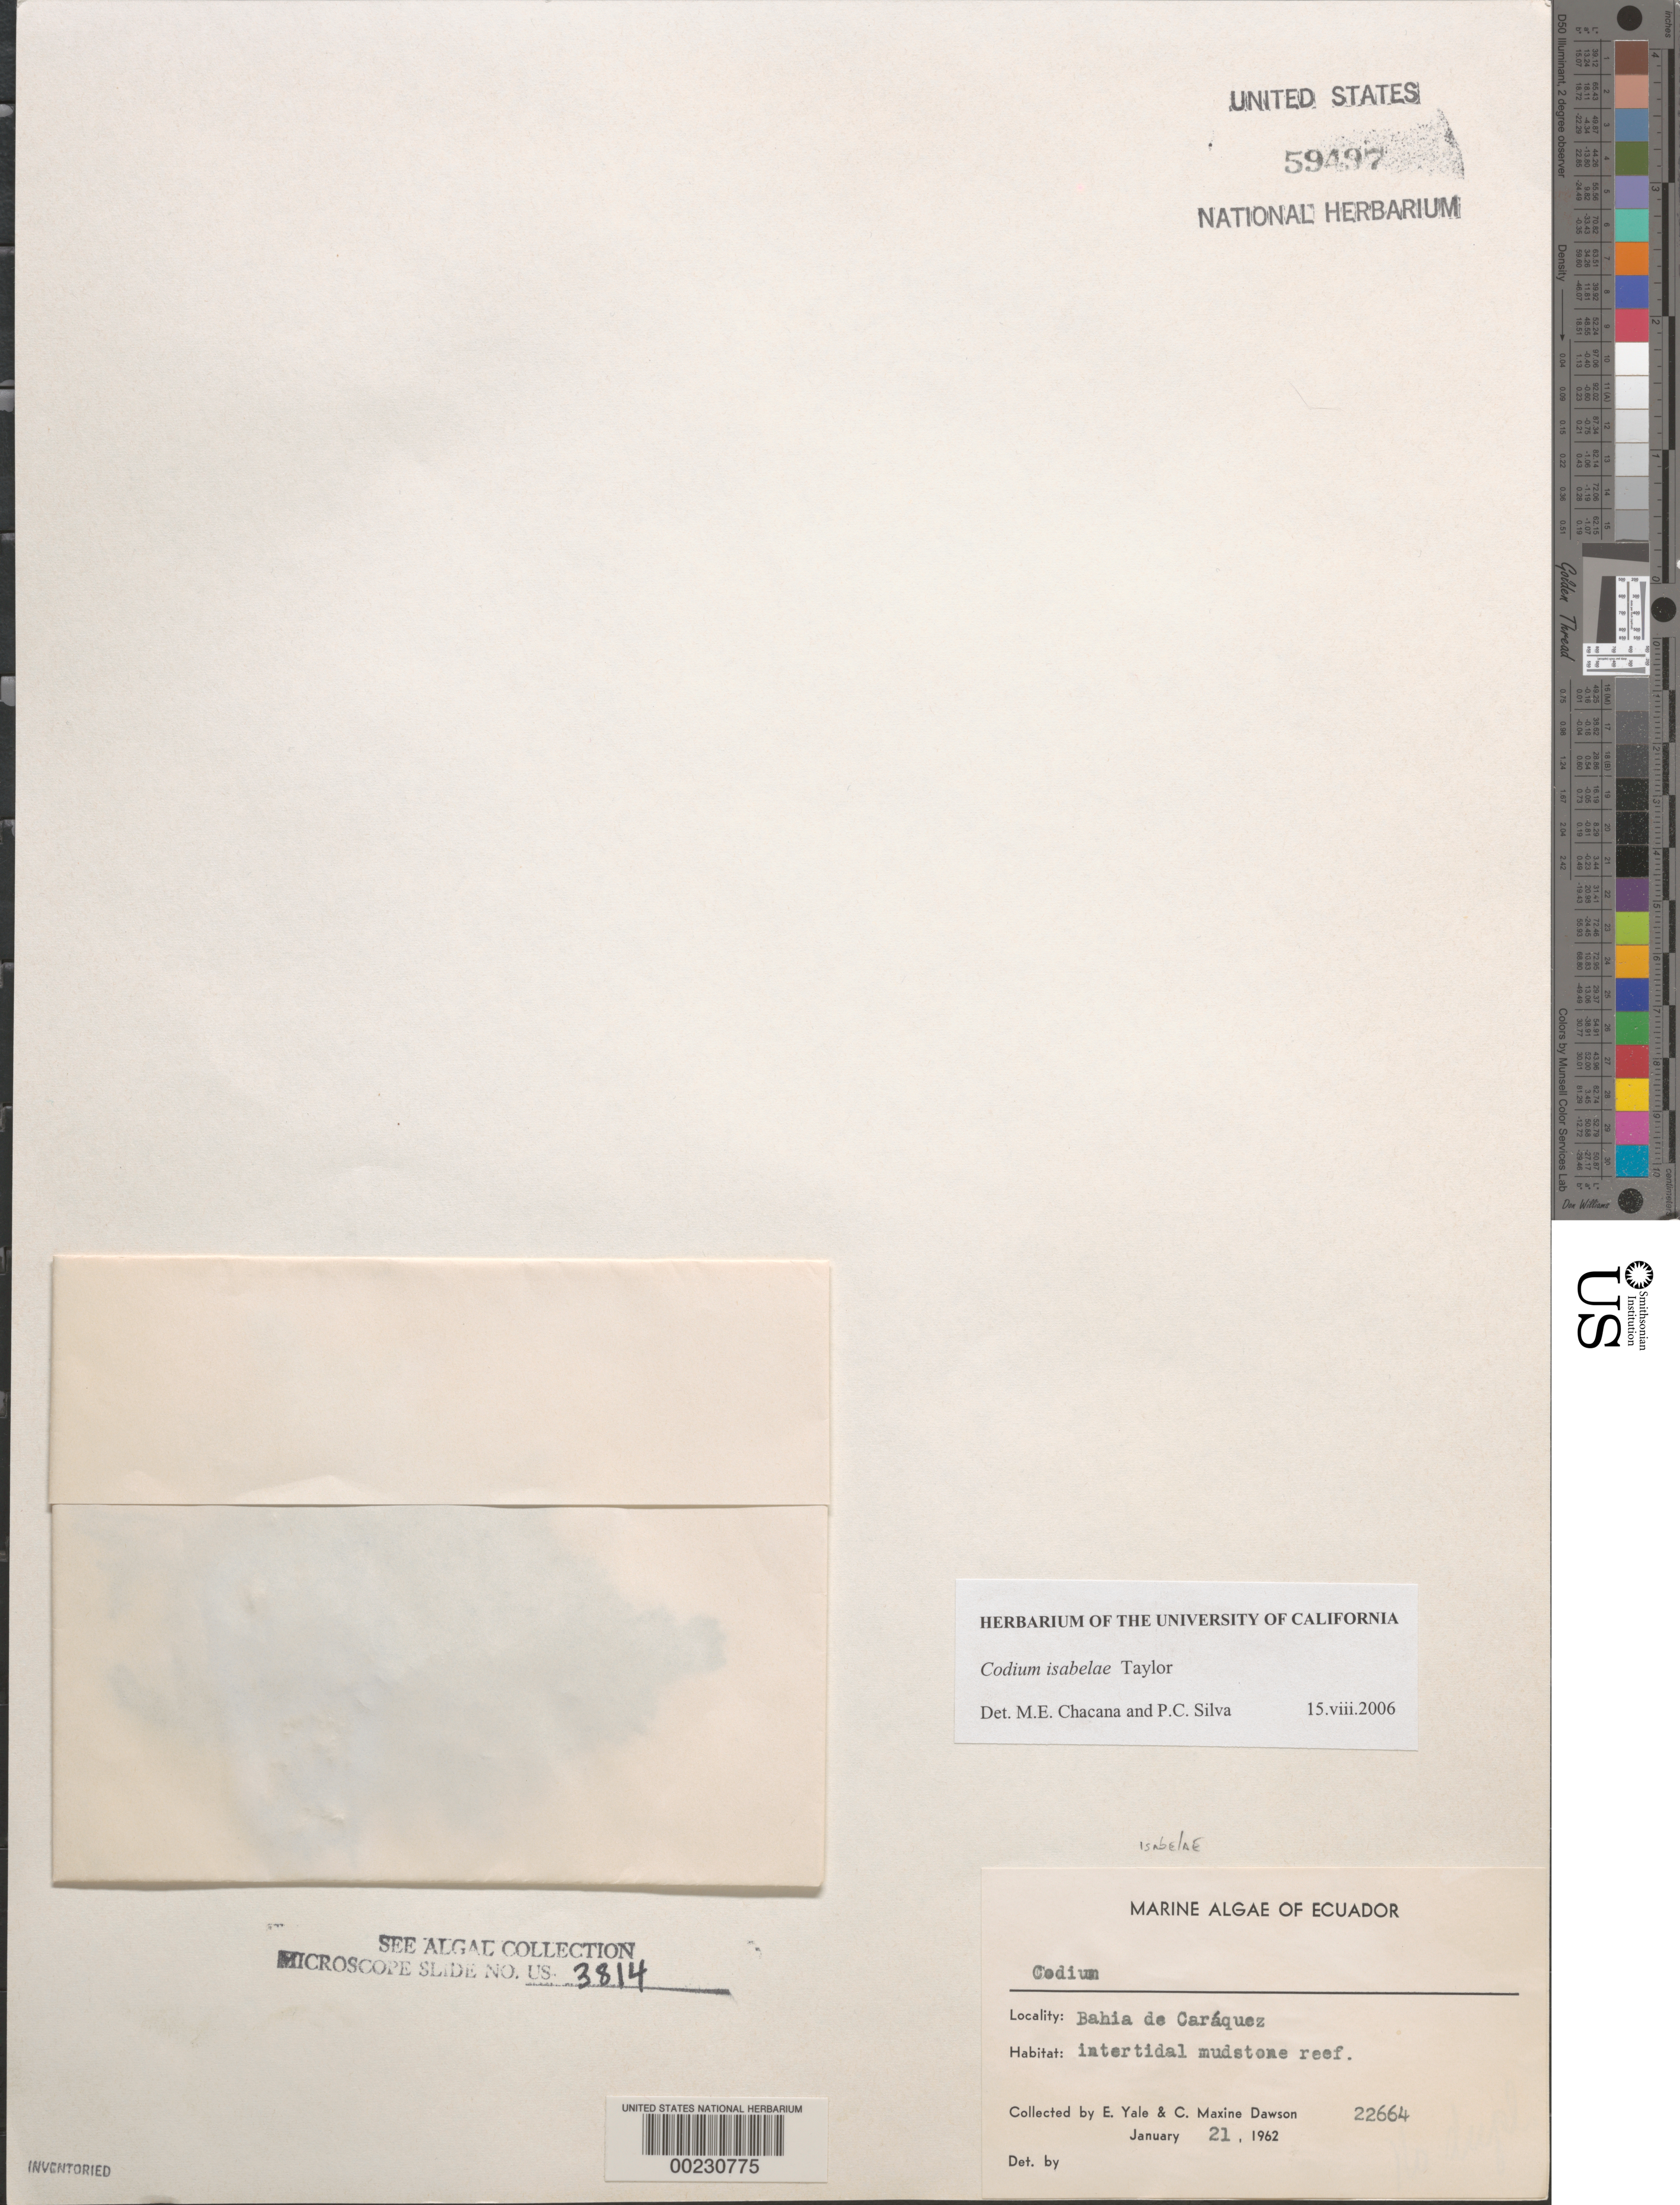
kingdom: Plantae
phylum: Chlorophyta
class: Ulvophyceae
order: Bryopsidales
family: Codiaceae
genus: Codium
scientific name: Codium isabelae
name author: W.R. Taylor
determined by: Chacana, M. E.; Silva, P. C.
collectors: E. Y. Dawson & C. M. Dawson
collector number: EYD 22664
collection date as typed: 21 Jan 1962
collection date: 1962-01-21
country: Ecuador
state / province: Manabí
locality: Bahia de Caraquez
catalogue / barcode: US 59497